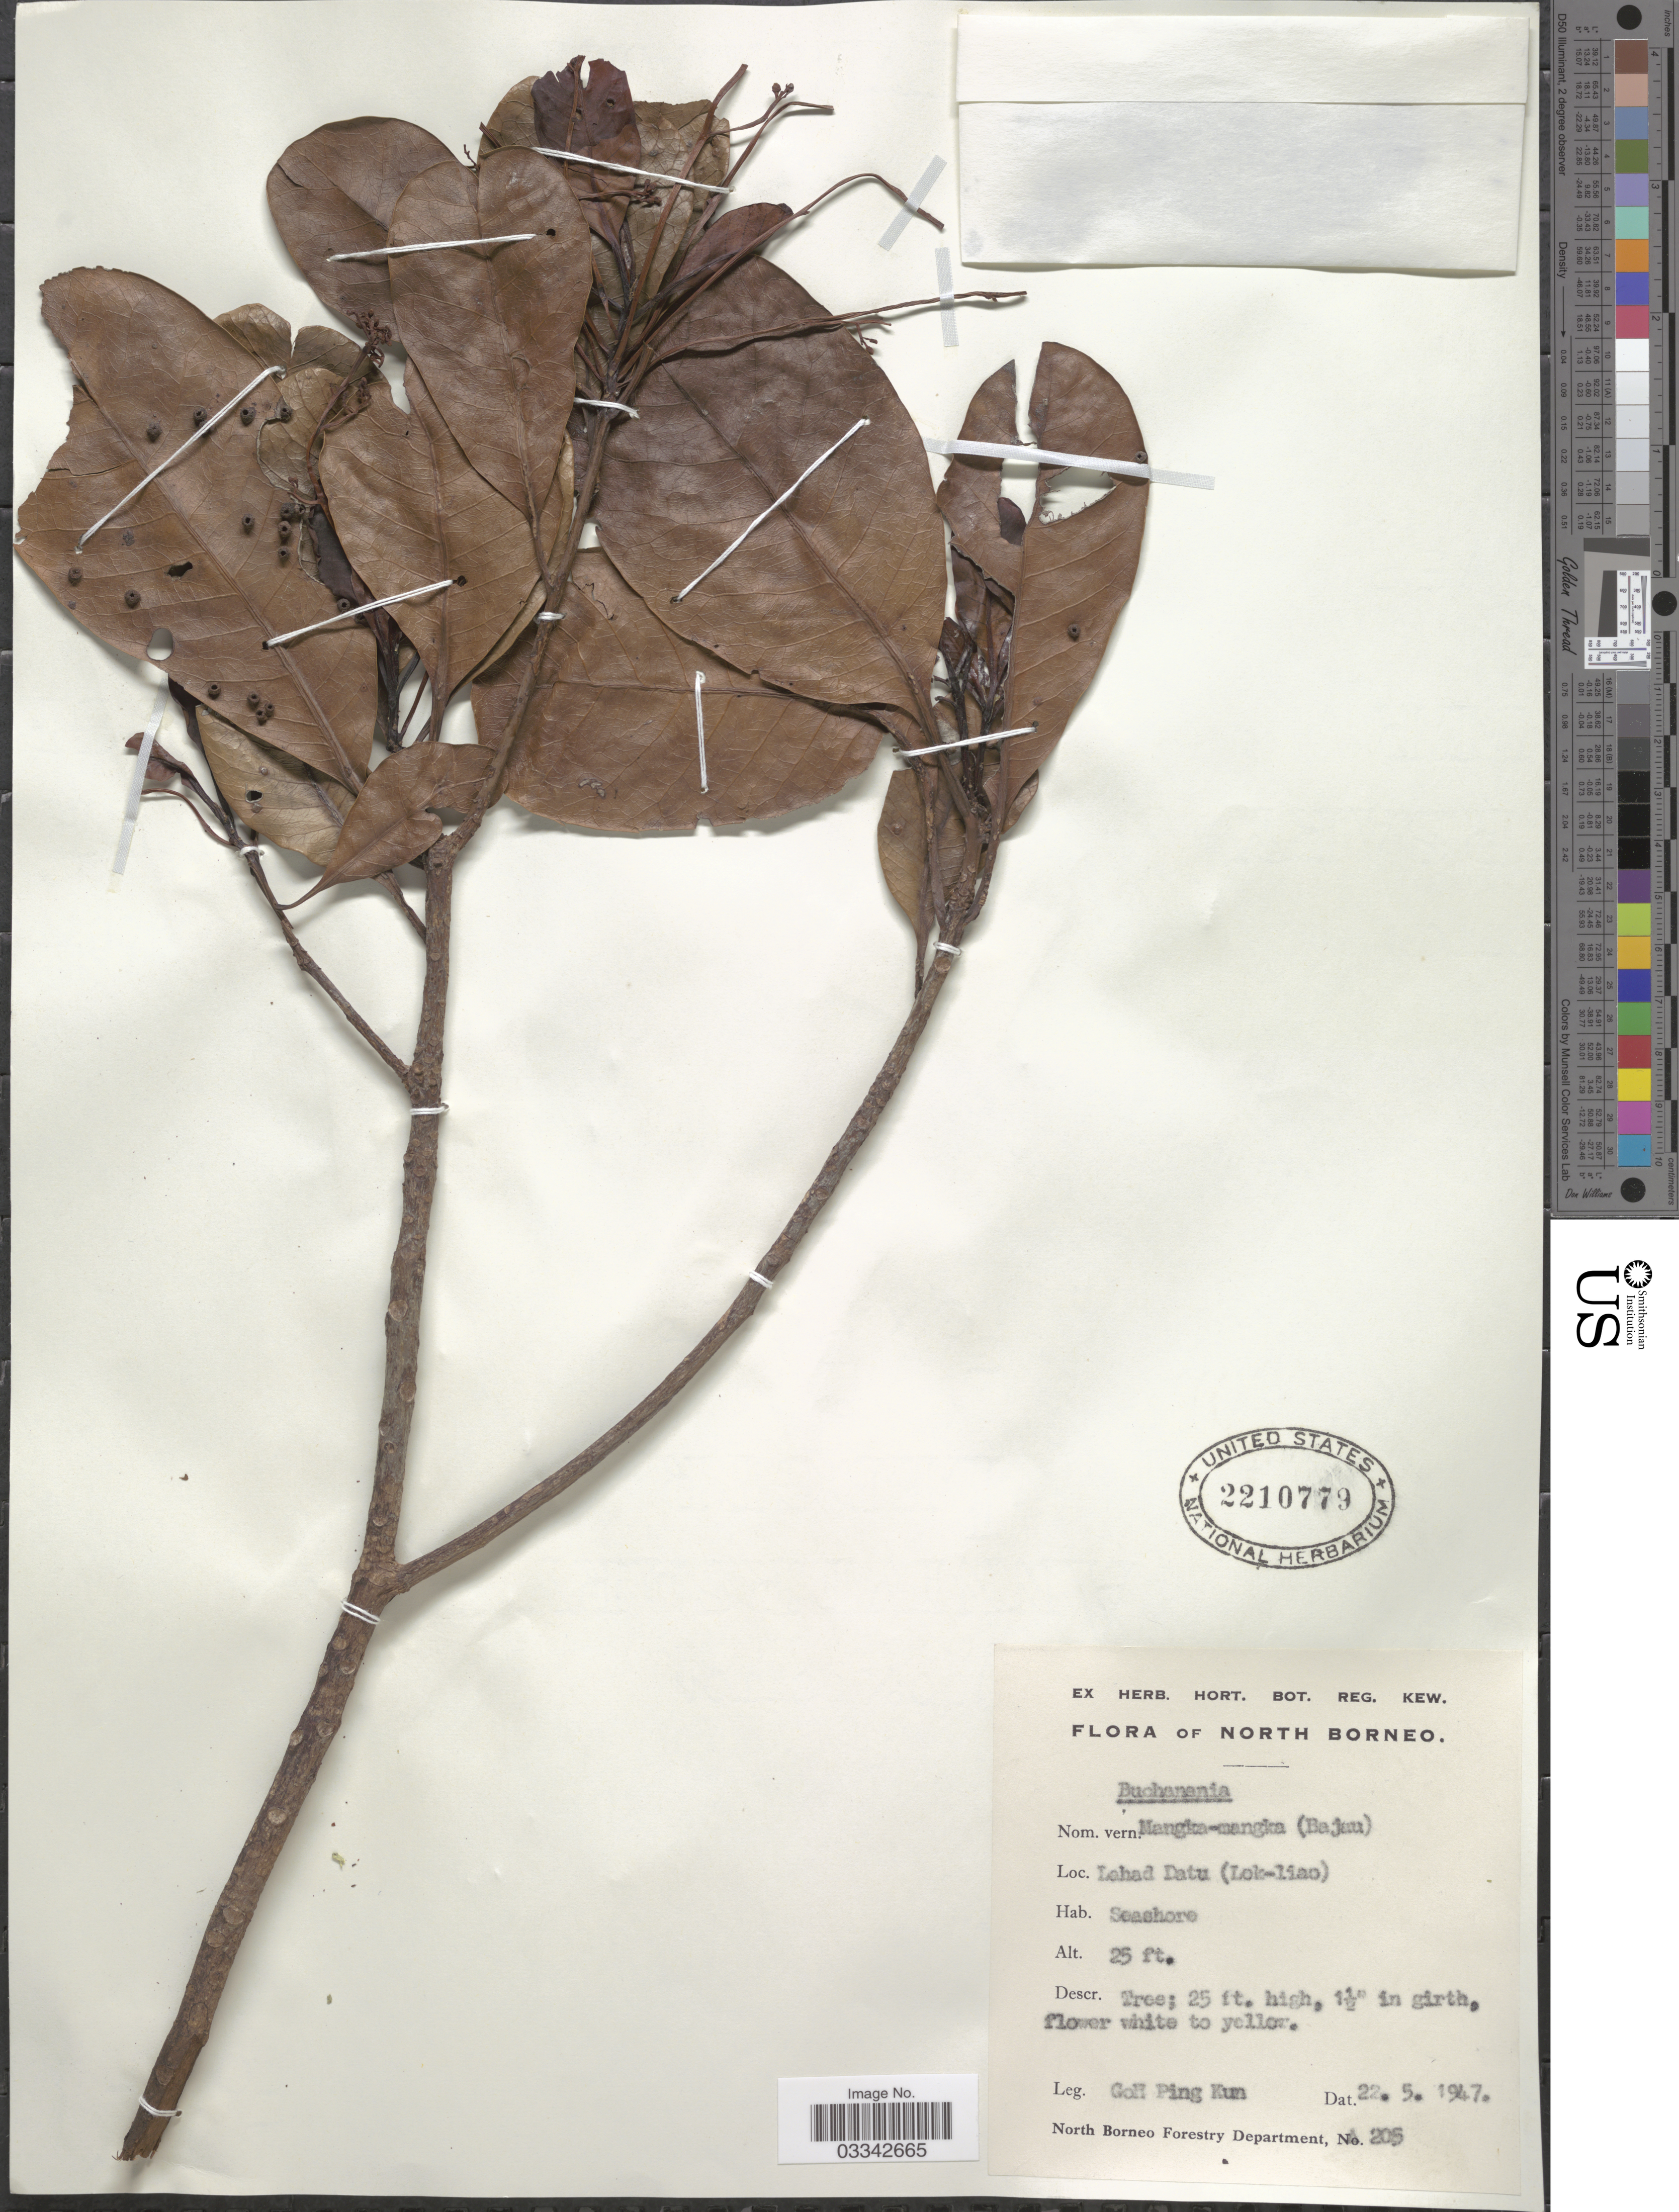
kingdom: Plantae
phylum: Tracheophyta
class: Magnoliopsida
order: Sapindales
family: Anacardiaceae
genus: Buchanania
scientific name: Buchanania sp.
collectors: G. Kun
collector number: A 205*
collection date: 1947-05-22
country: Malaysia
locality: North Borneo. lehad Datu (Lok-liao).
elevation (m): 8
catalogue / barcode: US 2210779